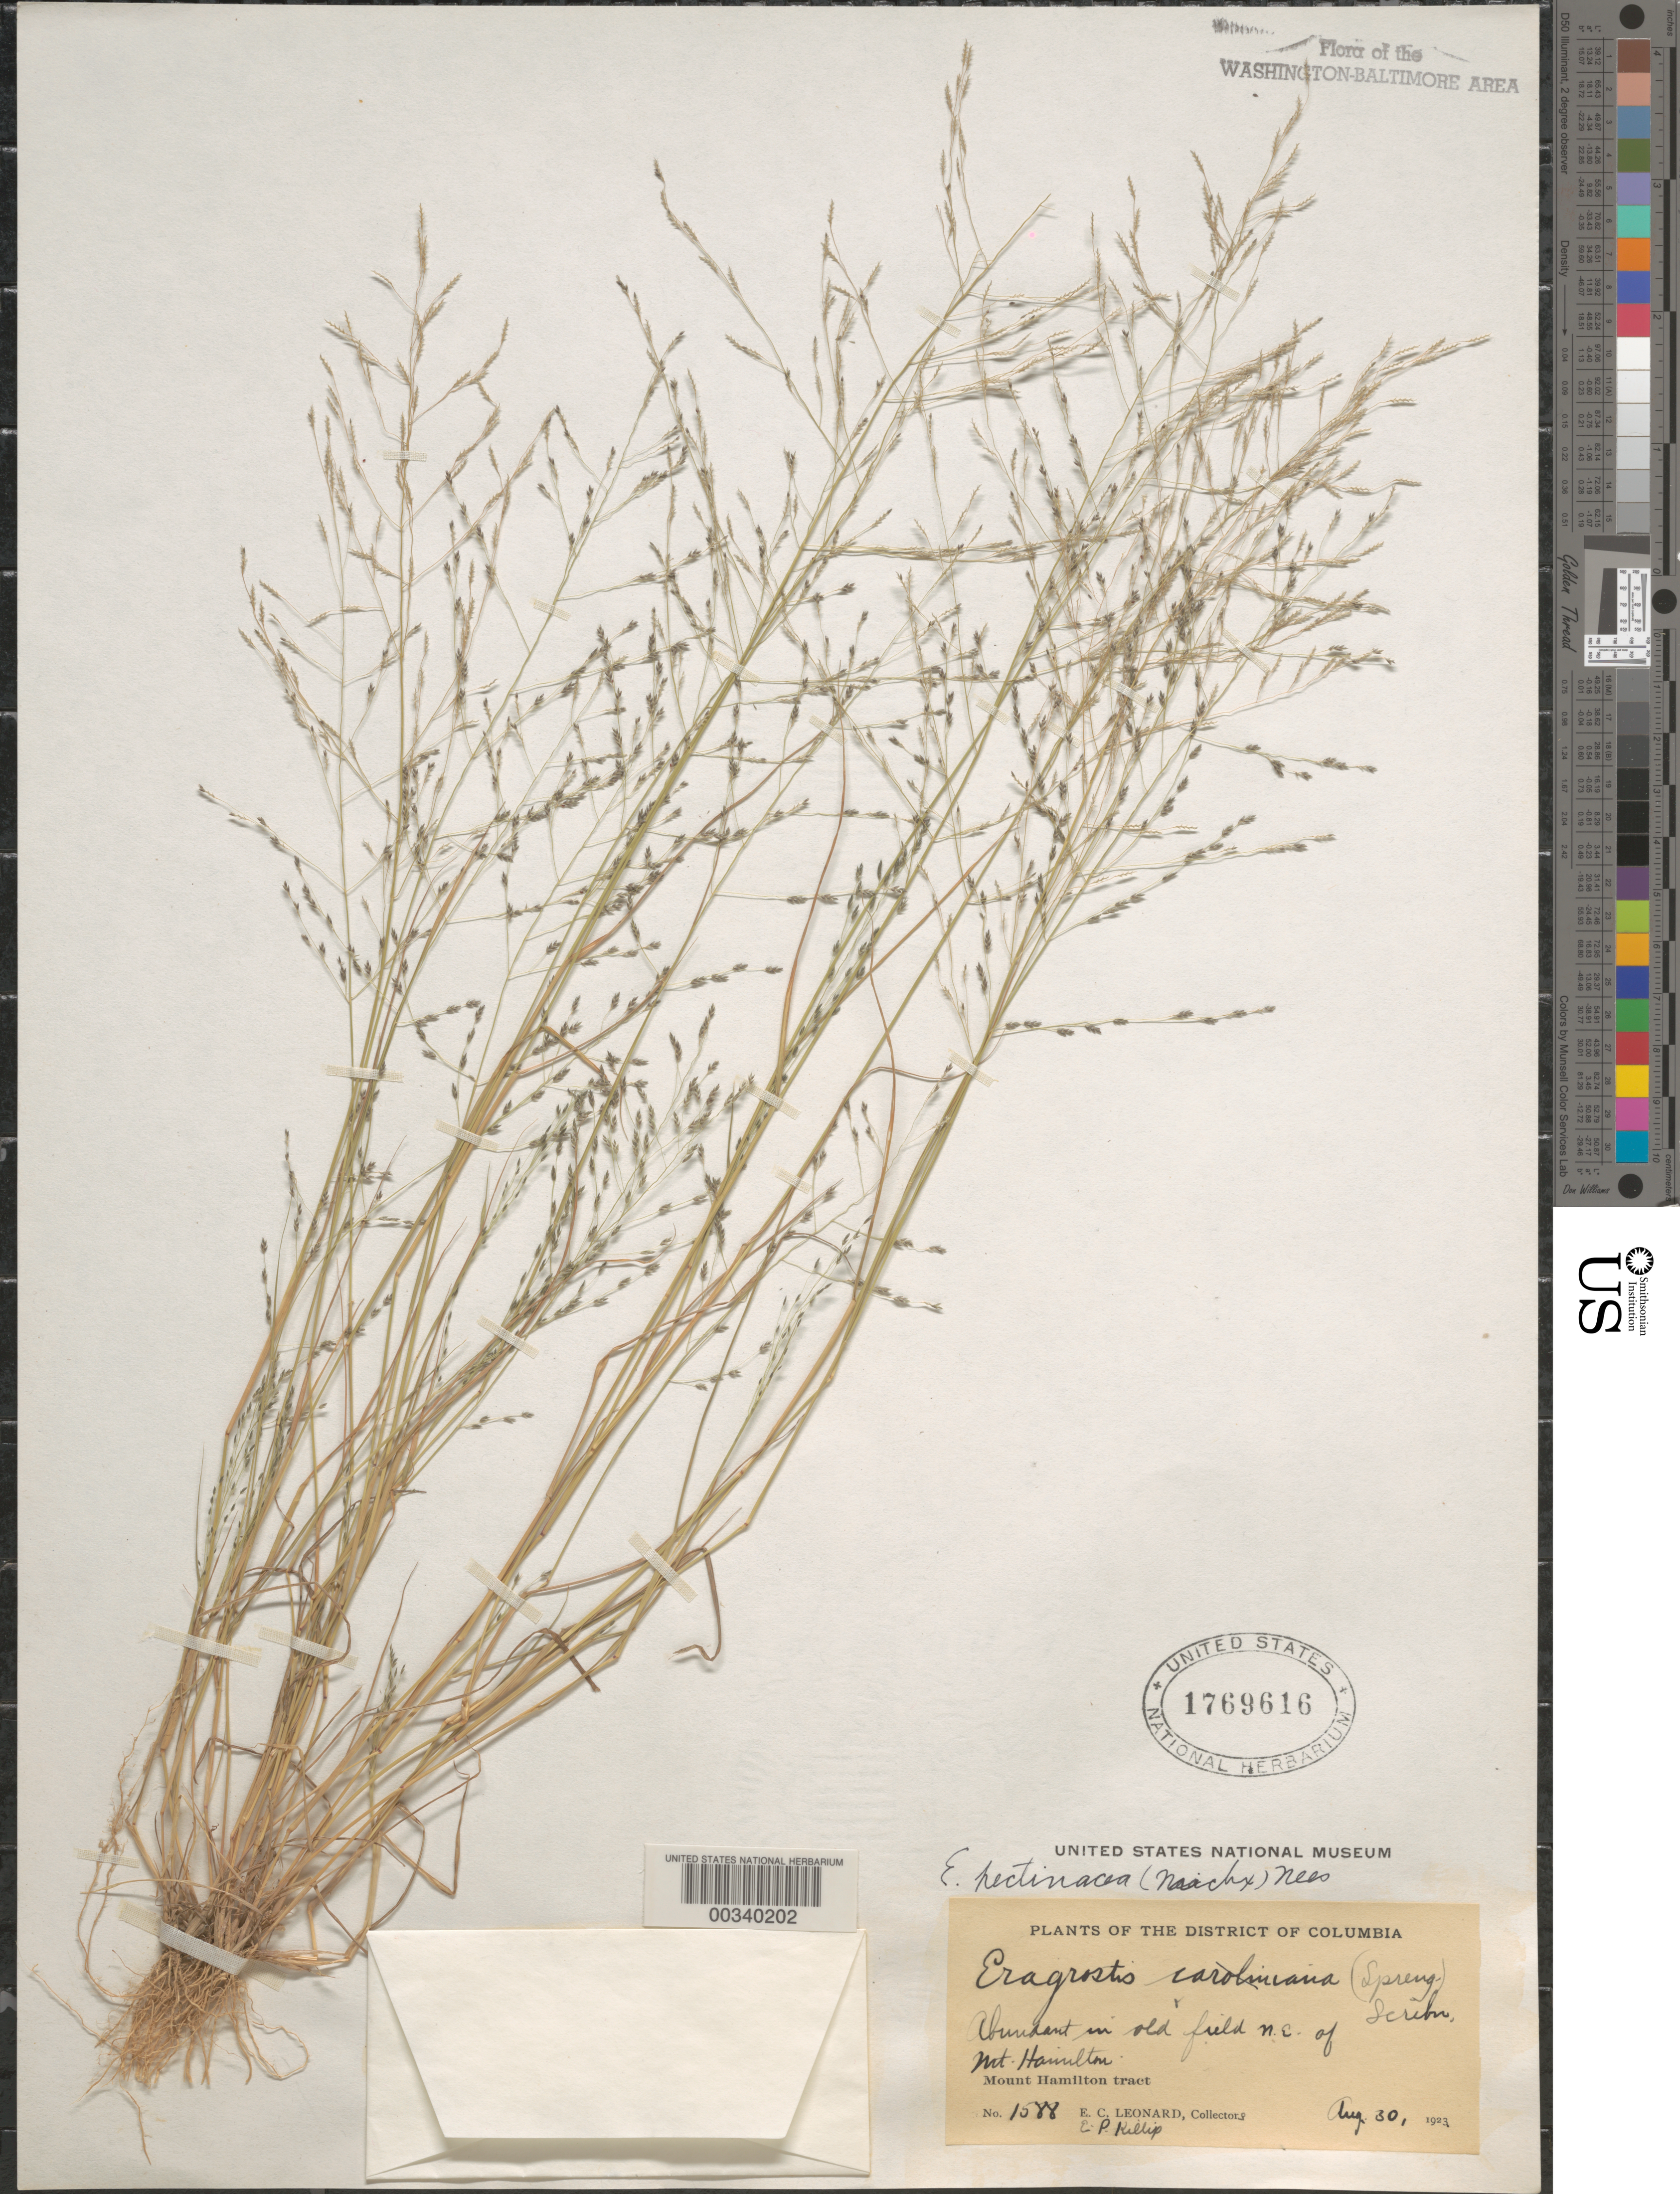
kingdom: Plantae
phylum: Tracheophyta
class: Liliopsida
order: Poales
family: Poaceae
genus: Eragrostis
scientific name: Eragrostis pectinacea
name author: (Michx.) Nees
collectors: E. C. Leonard & E. P. Killip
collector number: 1588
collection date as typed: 30 Aug 1923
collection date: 1923-08-30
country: United States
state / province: District of Columbia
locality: Northeast of Mount Hamilton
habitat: In old field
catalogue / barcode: US 1769616